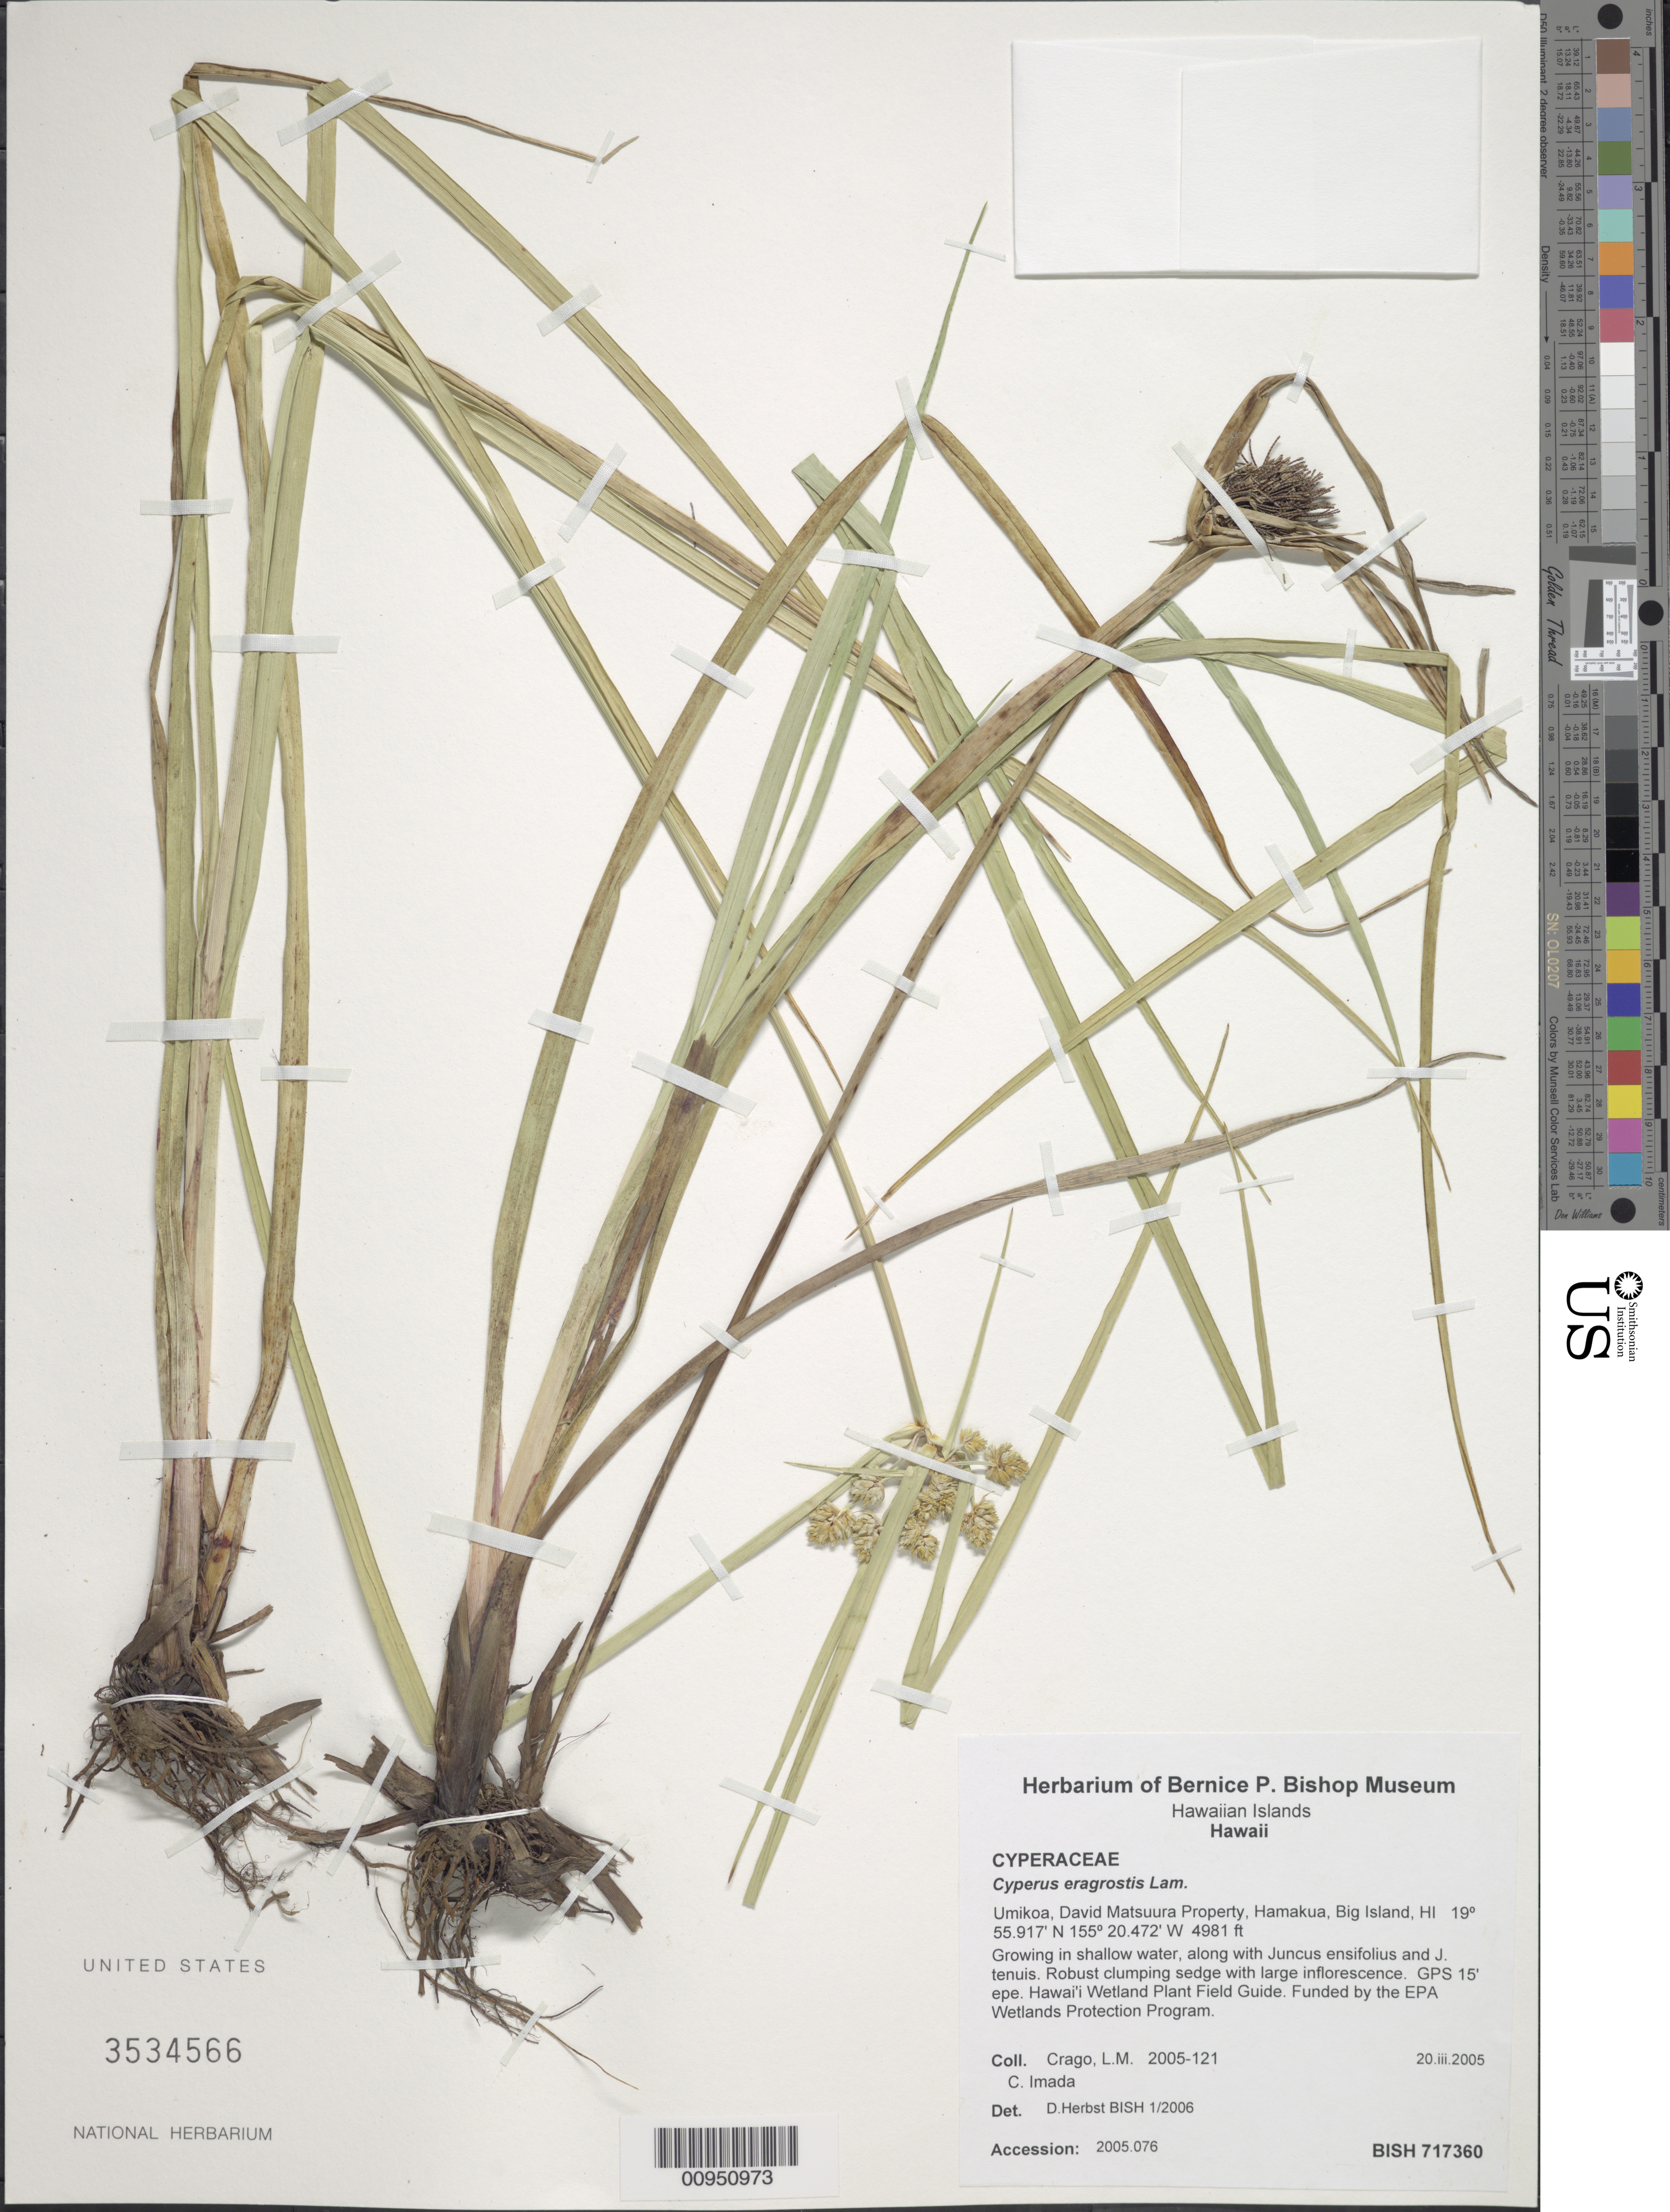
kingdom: Plantae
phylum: Tracheophyta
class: Liliopsida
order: Poales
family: Cyperaceae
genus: Cyperus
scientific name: Cyperus eragrostis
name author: Lam.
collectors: L. Crago & C. Imada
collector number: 2005-121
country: United States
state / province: Hawaii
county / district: Hawaii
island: Hawaii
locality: Umikoa, David Matsuura Property, Hamakua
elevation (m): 1518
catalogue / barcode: US 3534566